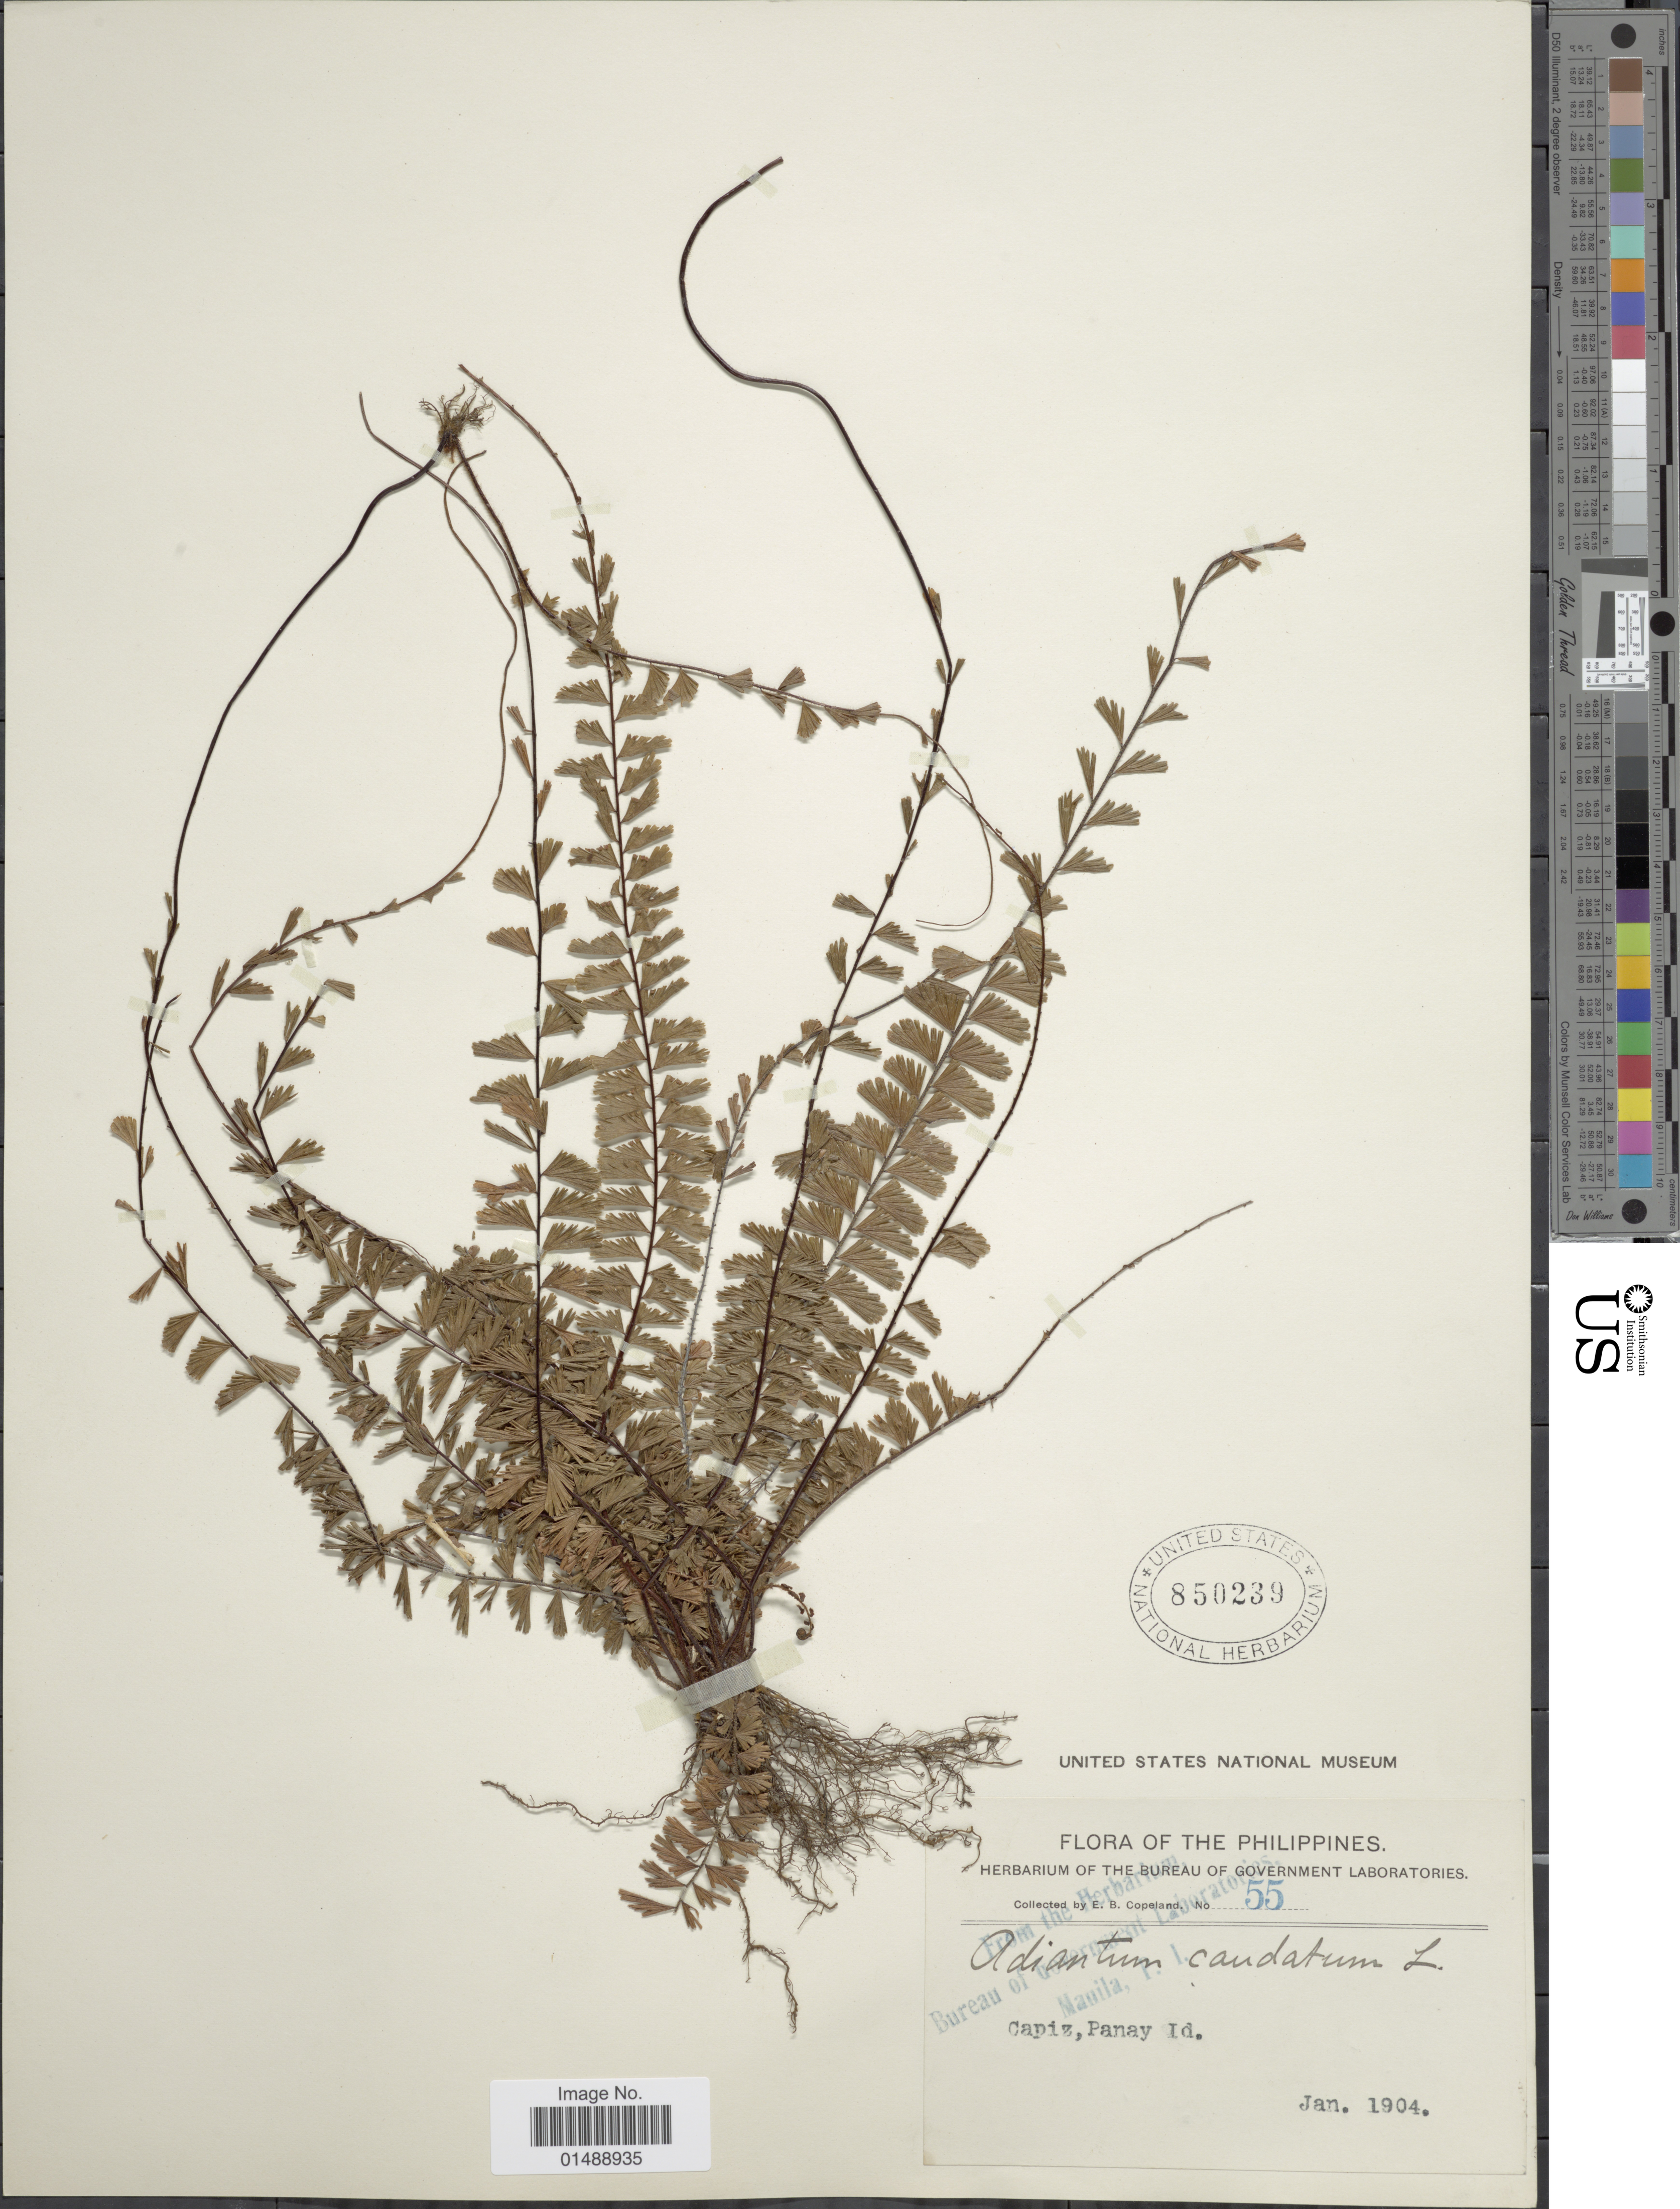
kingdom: Plantae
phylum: Tracheophyta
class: Polypodiopsida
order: Polypodiales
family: Pteridaceae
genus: Adiantum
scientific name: Adiantum caudatum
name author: L.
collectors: E. B. Copeland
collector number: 55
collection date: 1904-01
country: Philippines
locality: Capiz, Panay Id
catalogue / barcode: US 850239